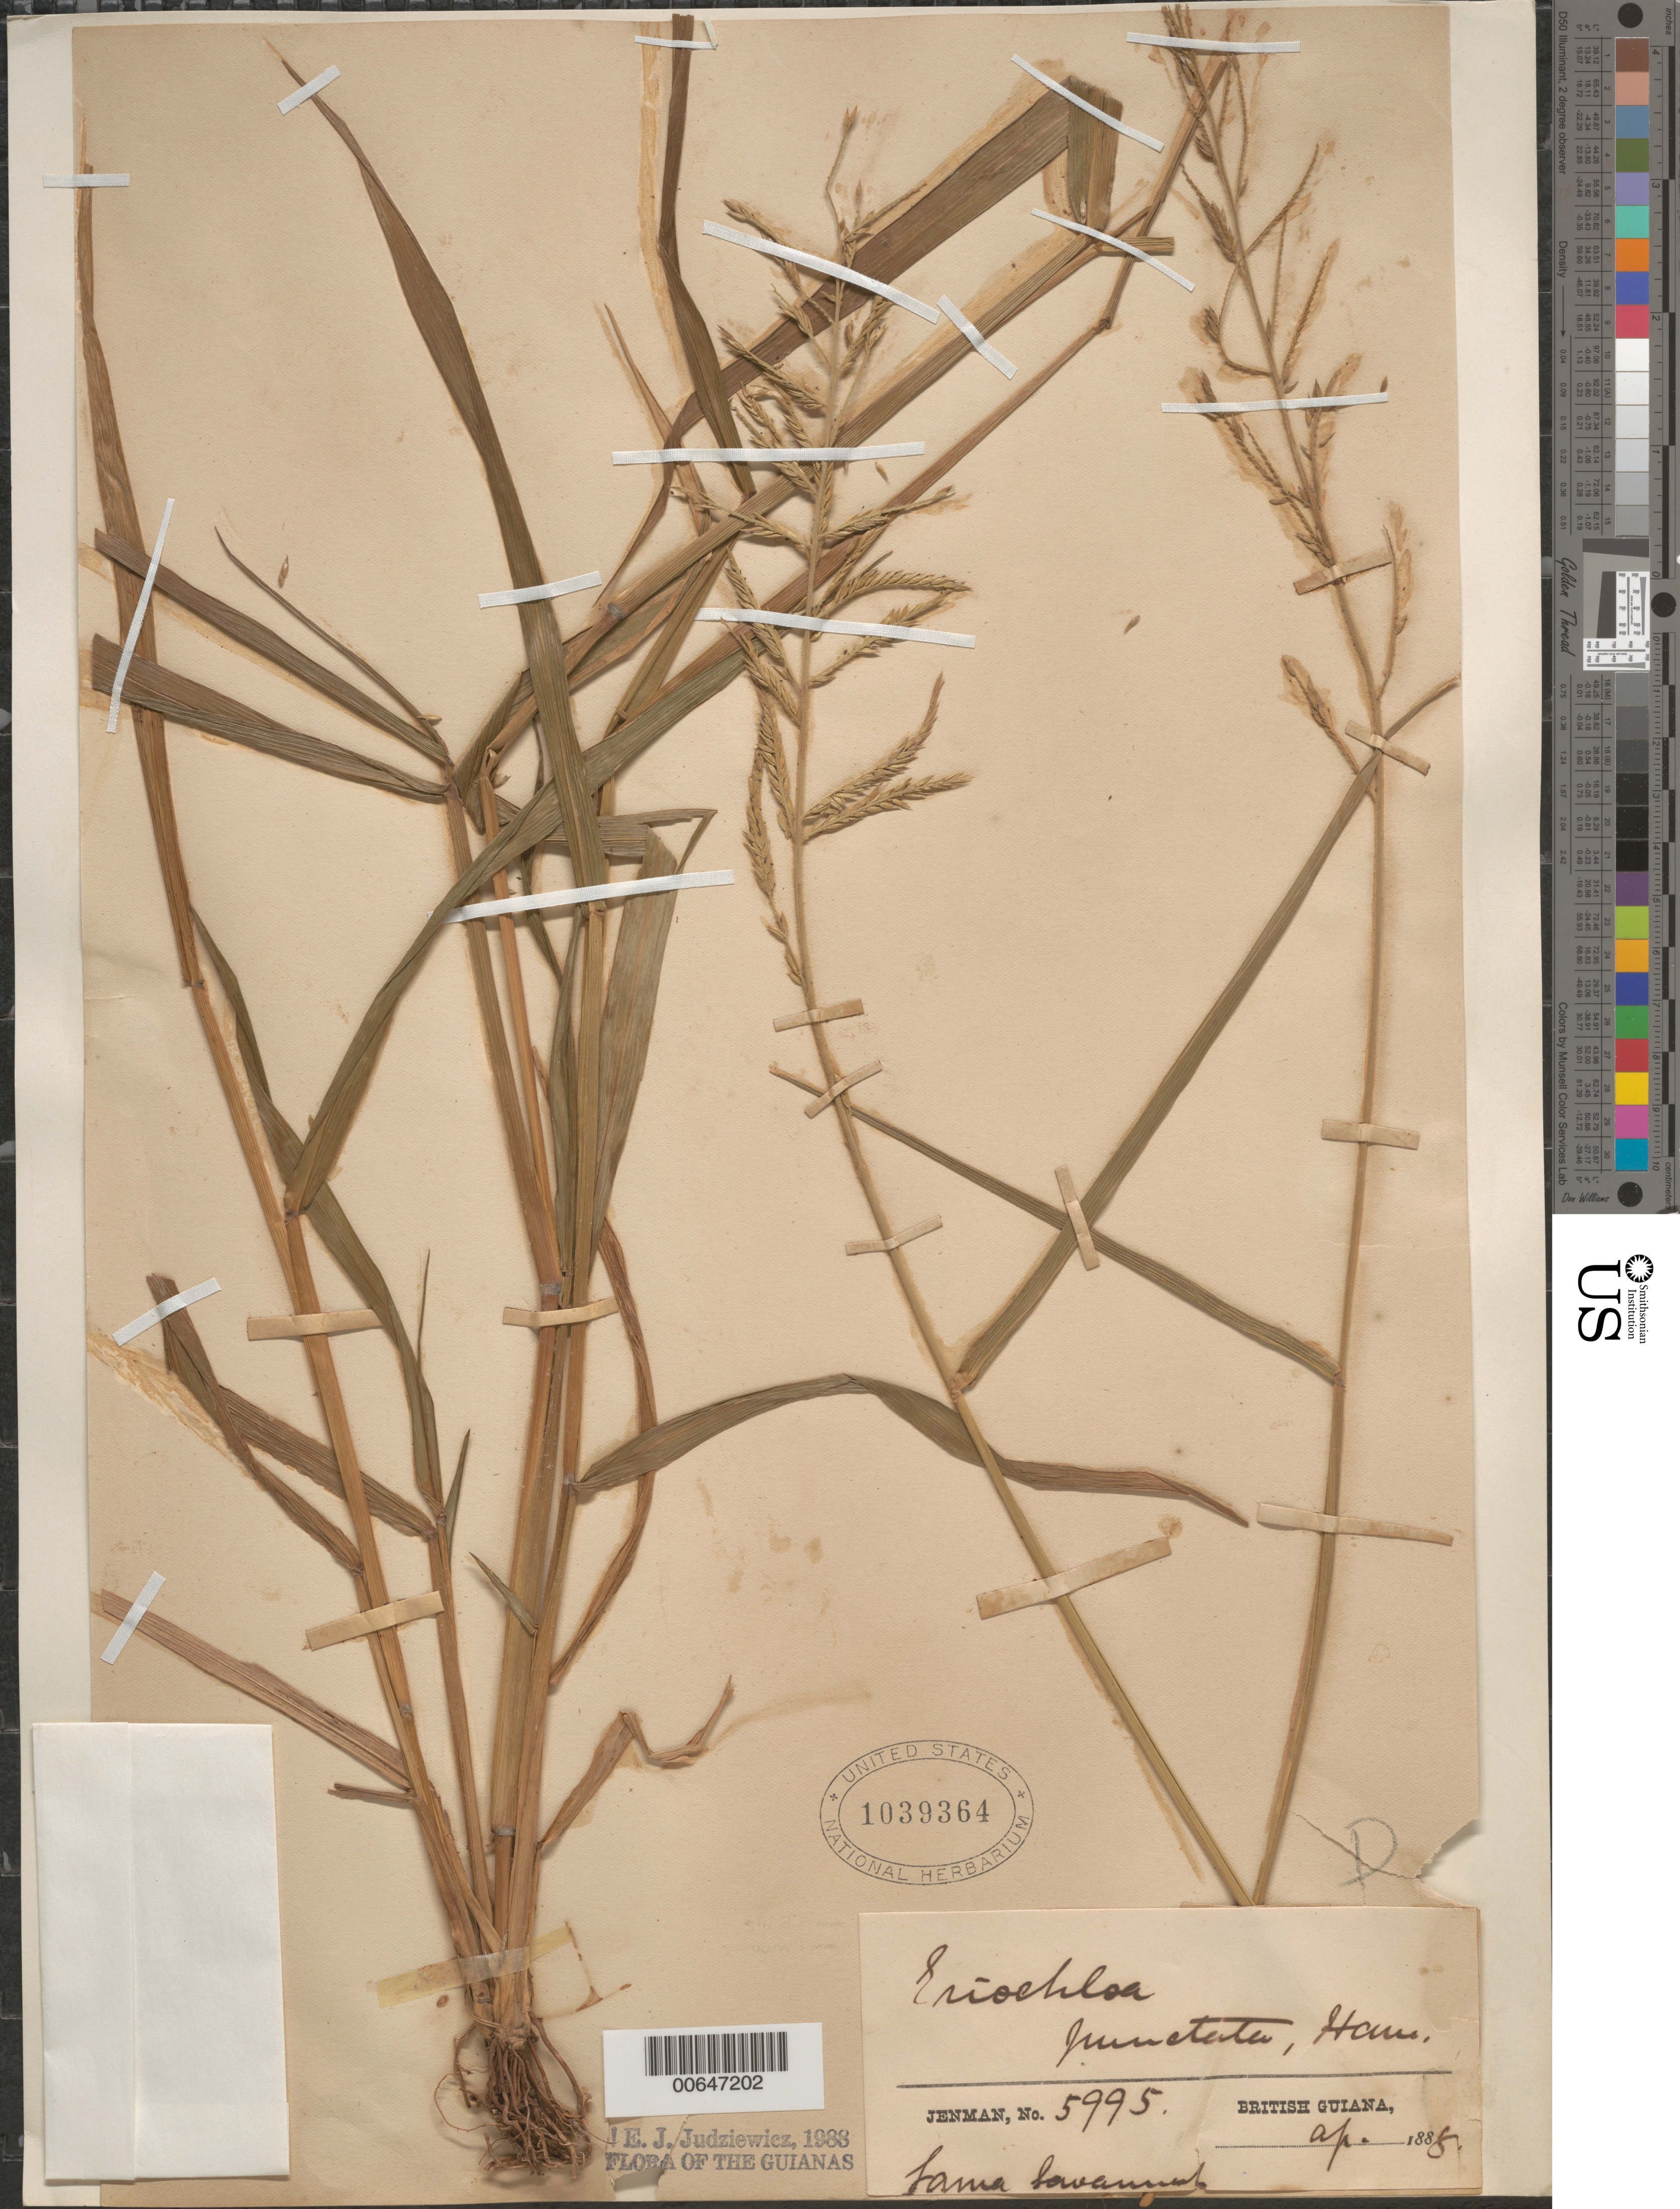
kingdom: Plantae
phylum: Tracheophyta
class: Liliopsida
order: Poales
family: Poaceae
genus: Eriochloa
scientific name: Eriochloa punctata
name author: (L.) Desv. ex Ham.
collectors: -. Jenman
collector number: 5995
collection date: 1888-04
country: Guyana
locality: British Guiana.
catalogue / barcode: US 1039364